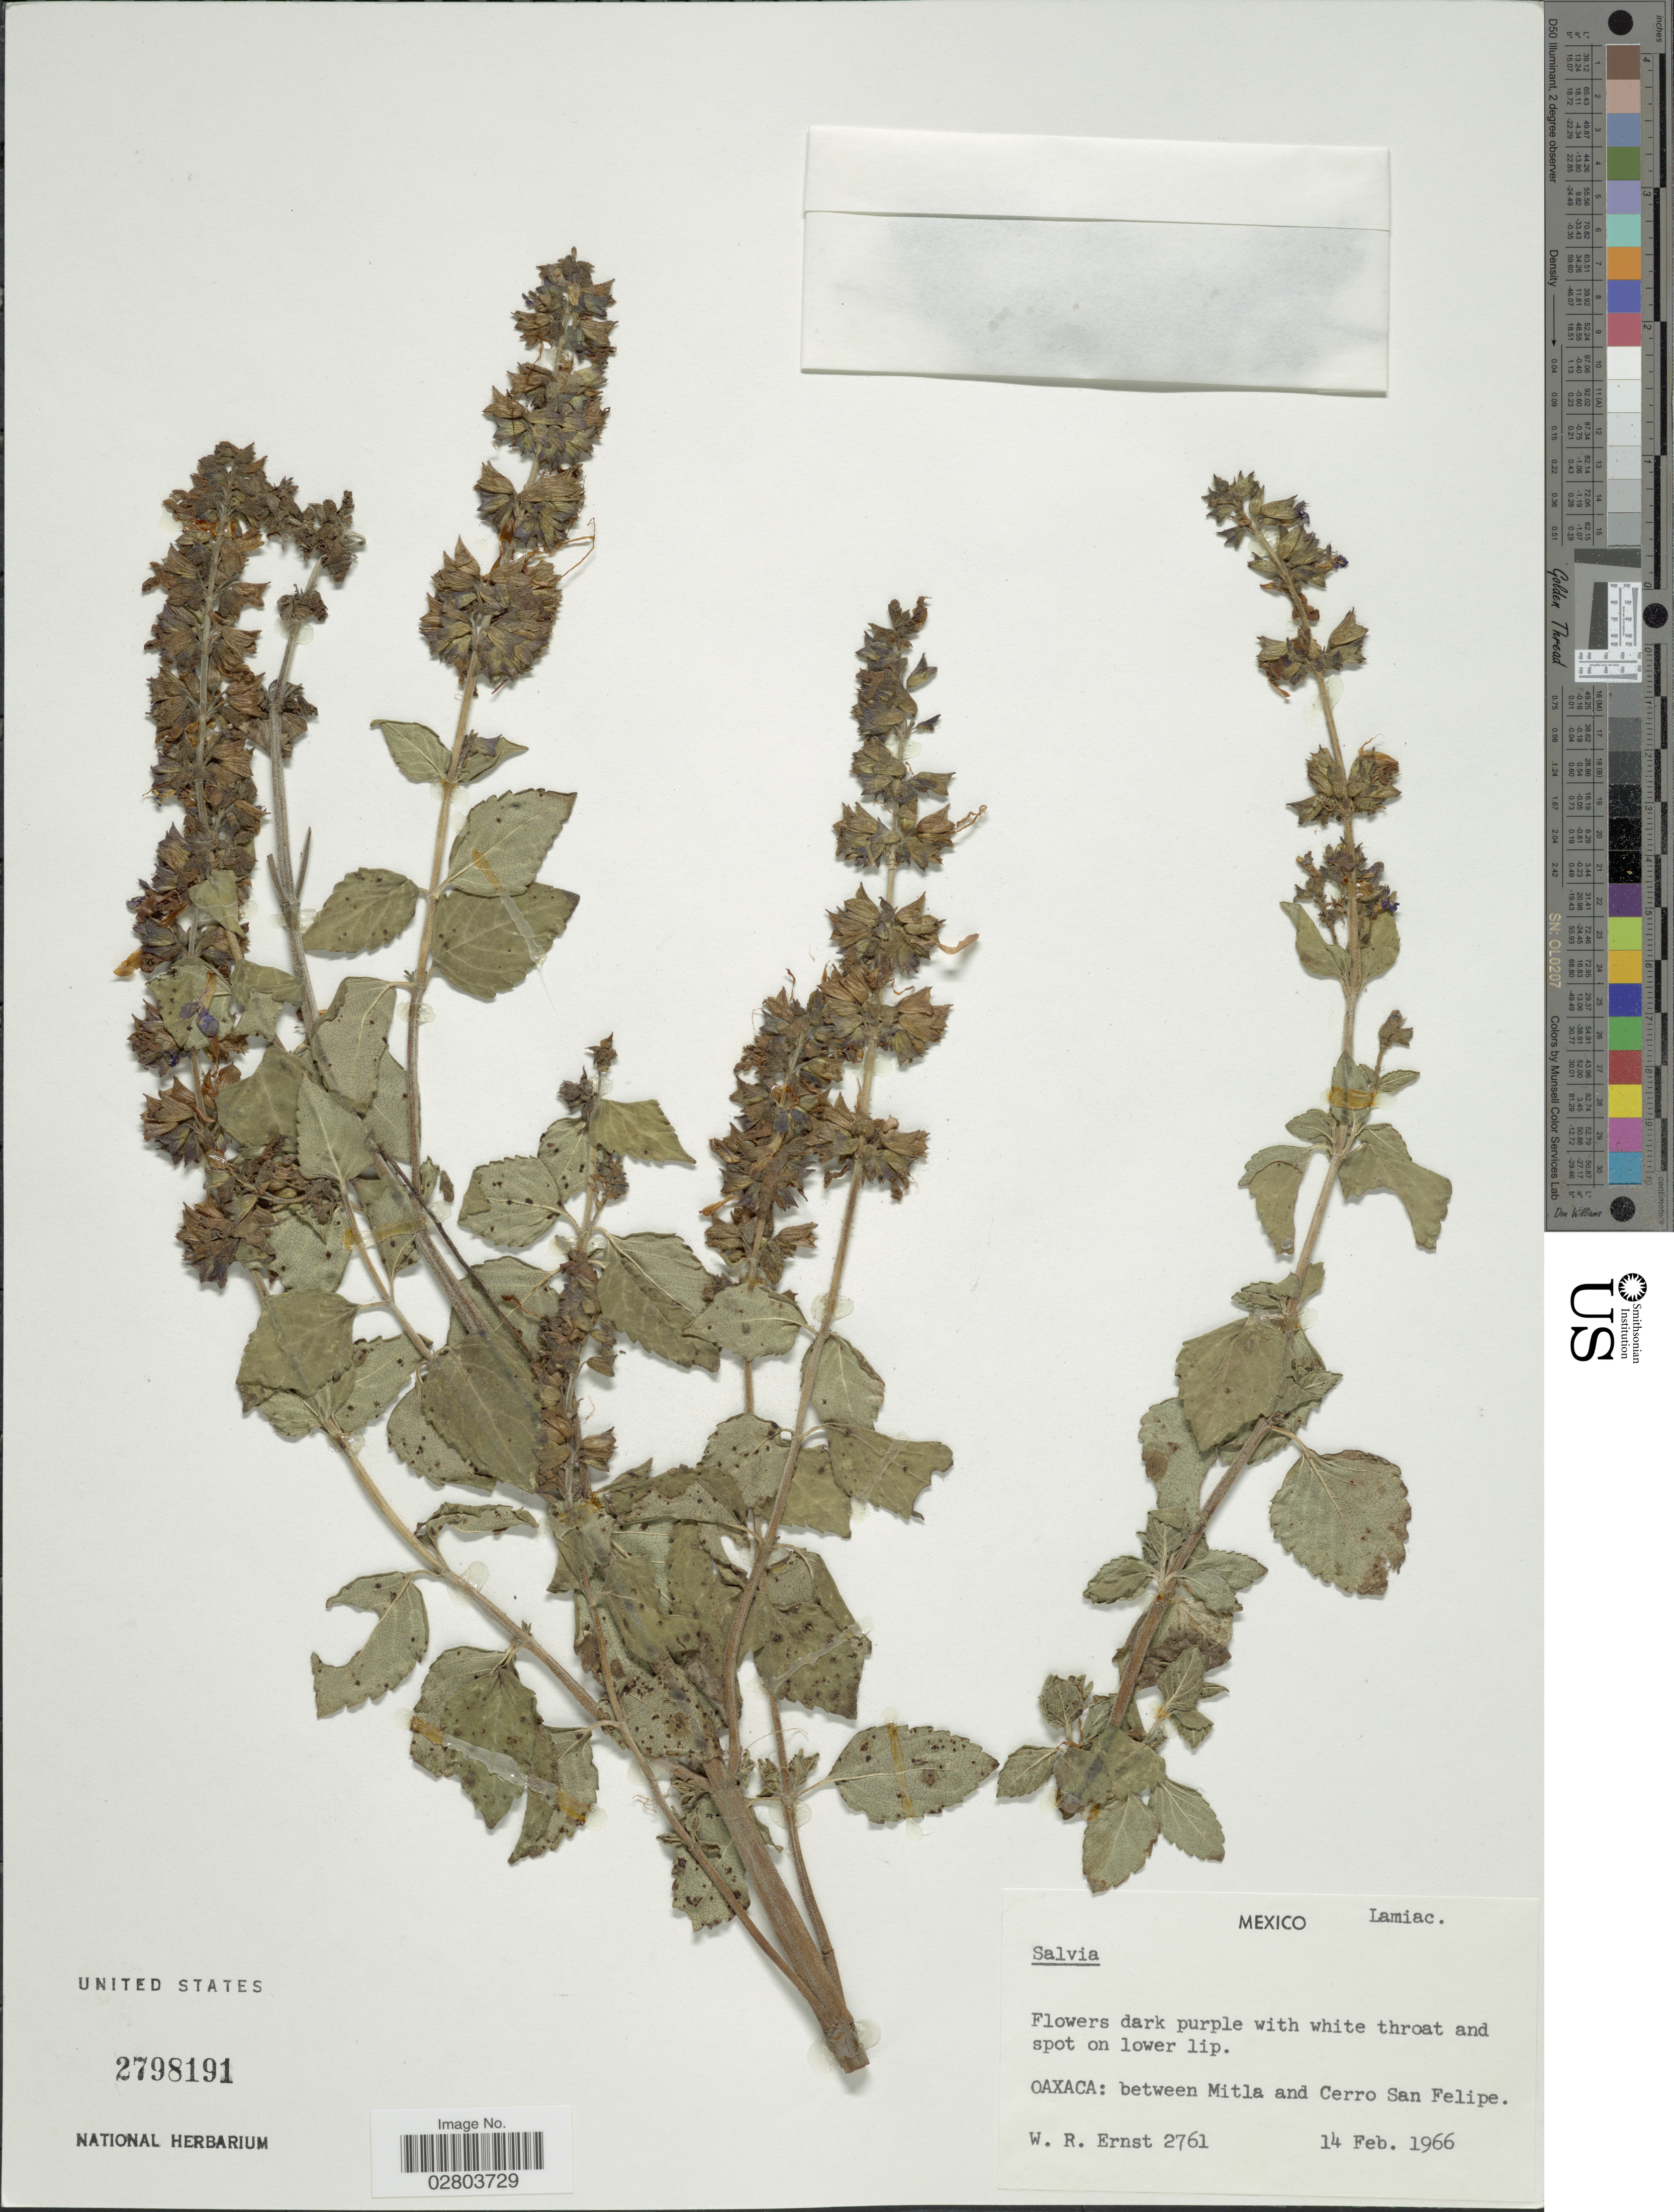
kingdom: Plantae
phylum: Tracheophyta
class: Magnoliopsida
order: Lamiales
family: Lamiaceae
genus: Salvia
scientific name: Salvia sp.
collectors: W. R. Ernst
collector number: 2761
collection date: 1966-02-14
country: Mexico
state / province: Oaxaca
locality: Oaxaca: between Mitla and Cerro San Felipe.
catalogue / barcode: US 2798191